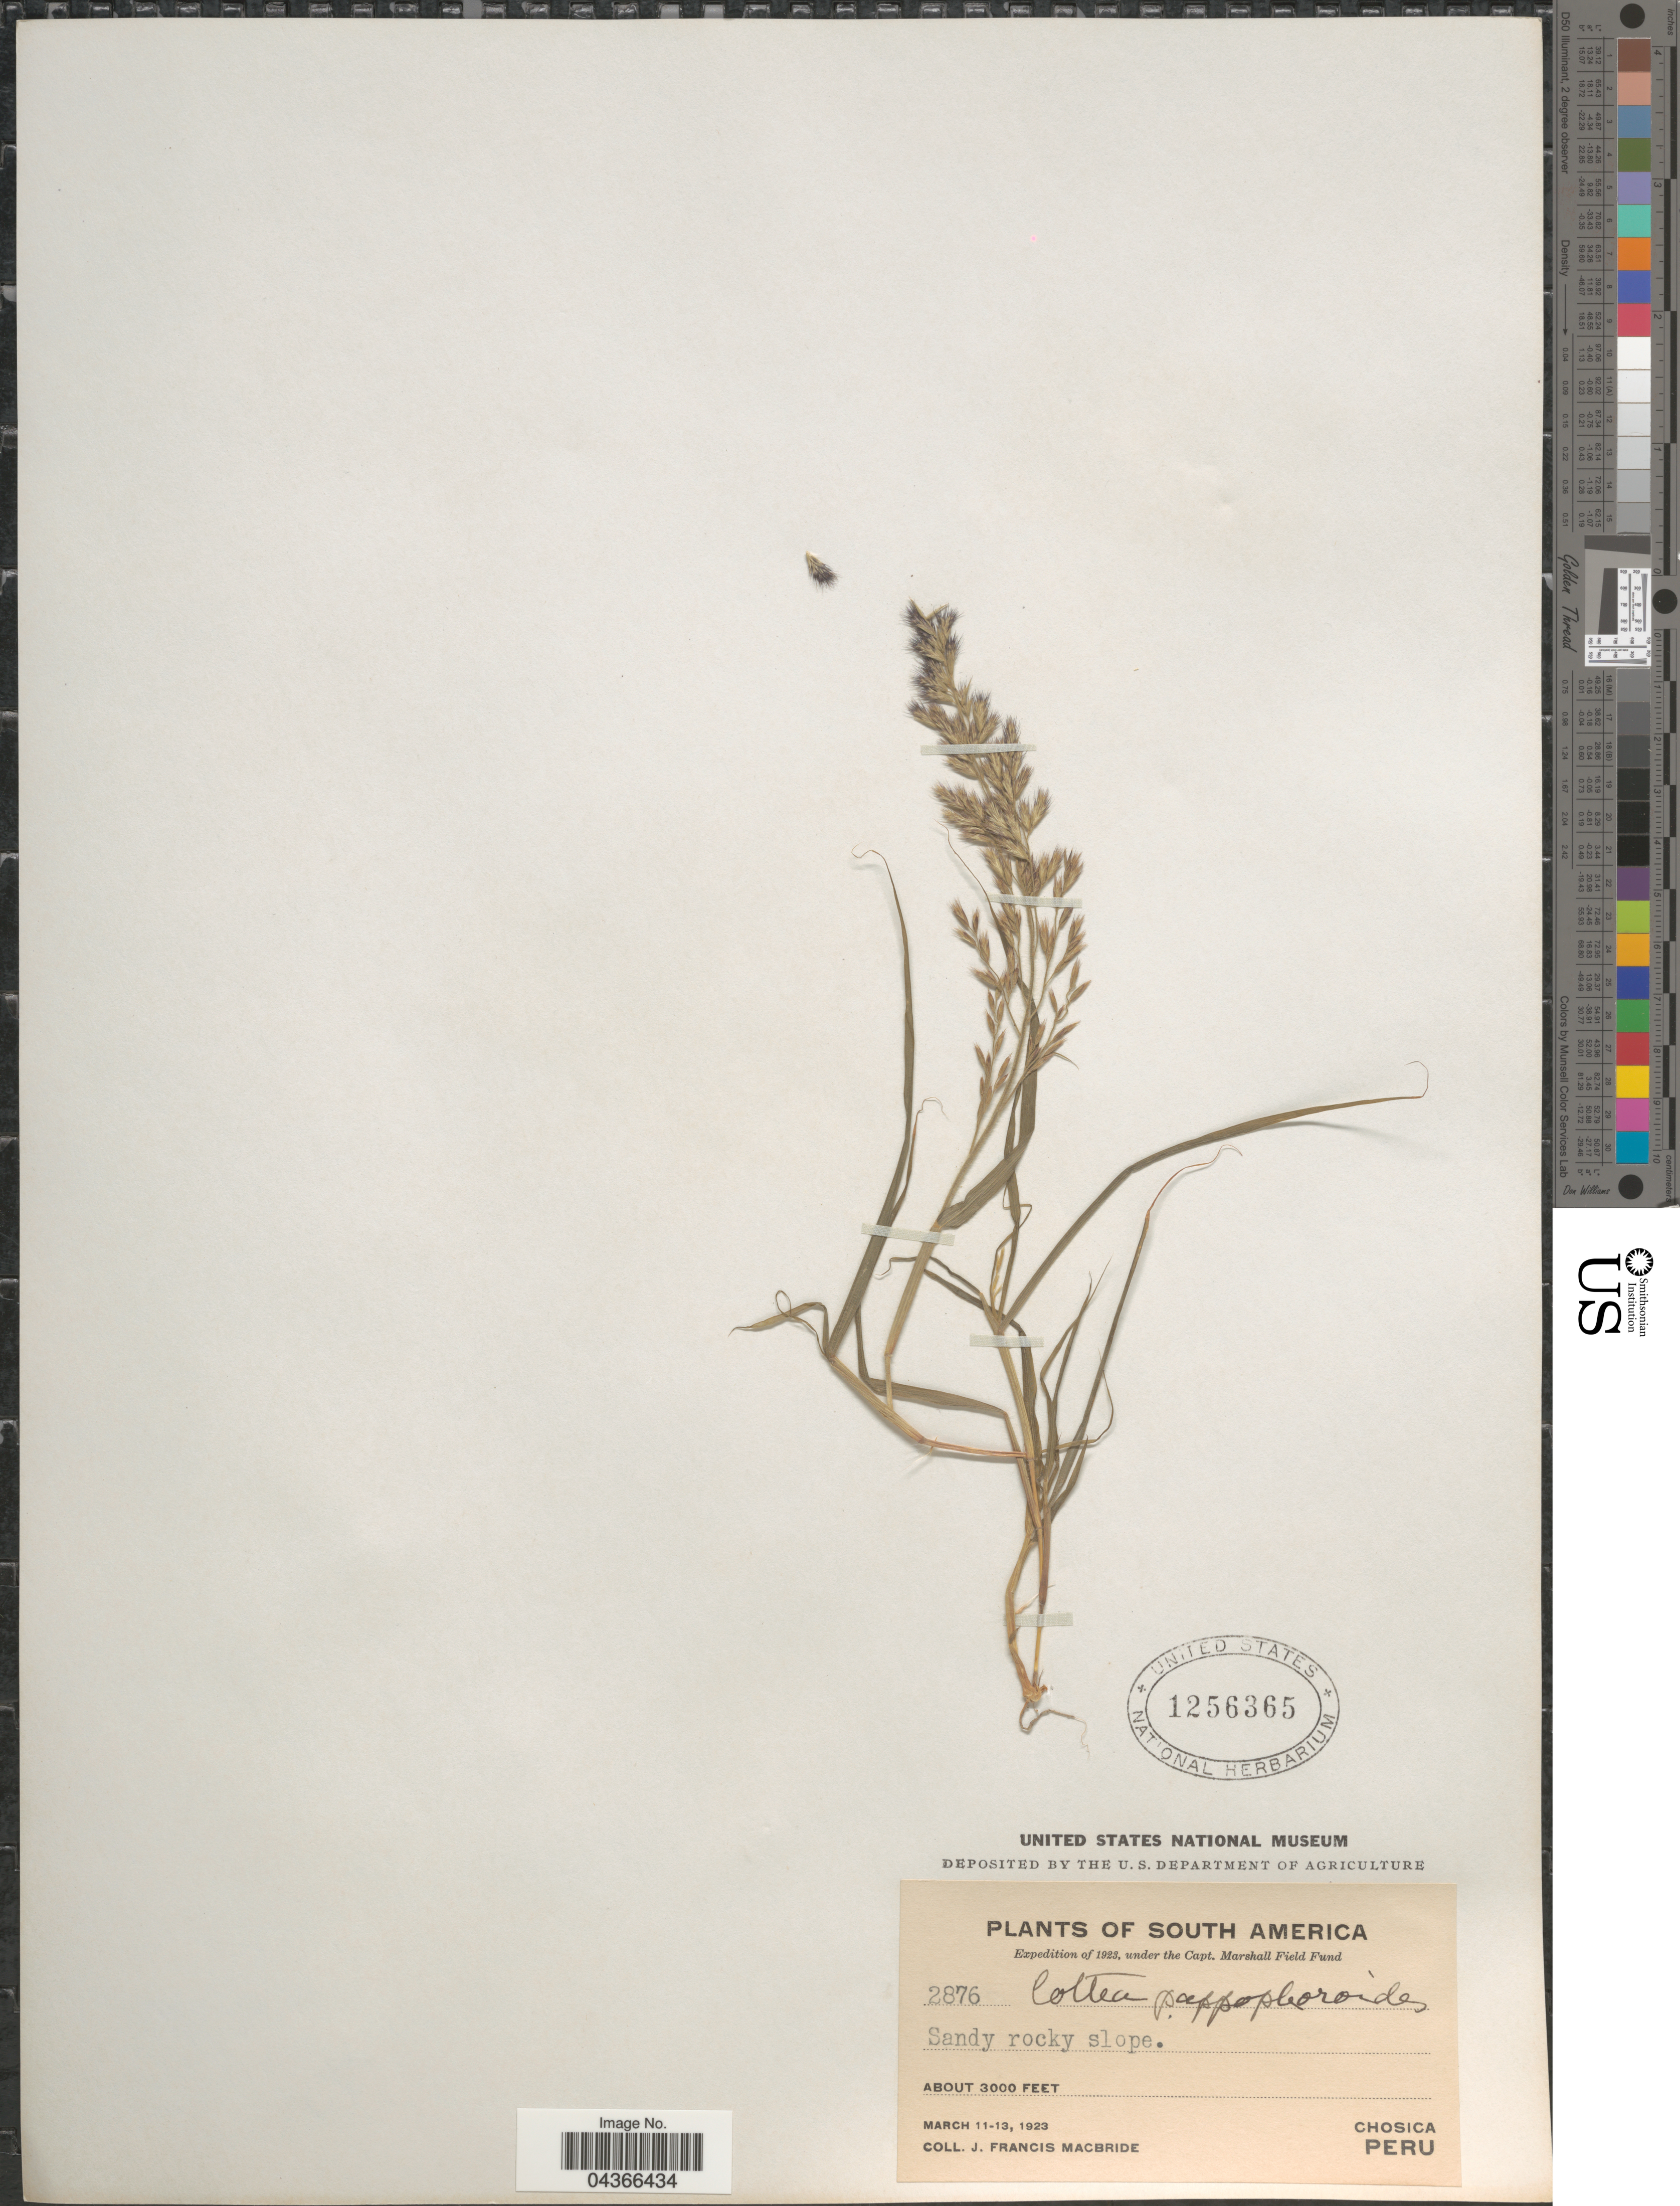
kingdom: Plantae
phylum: Tracheophyta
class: Liliopsida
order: Poales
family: Poaceae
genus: Cottea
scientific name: Cottea pappophoroides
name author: Kunth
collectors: J. F. Macbride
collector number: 2876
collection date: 1923-03-11/1923-03-13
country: Peru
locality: Expedition of 1923. Sandy rocky slope. Chosica.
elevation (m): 914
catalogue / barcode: US 1256365